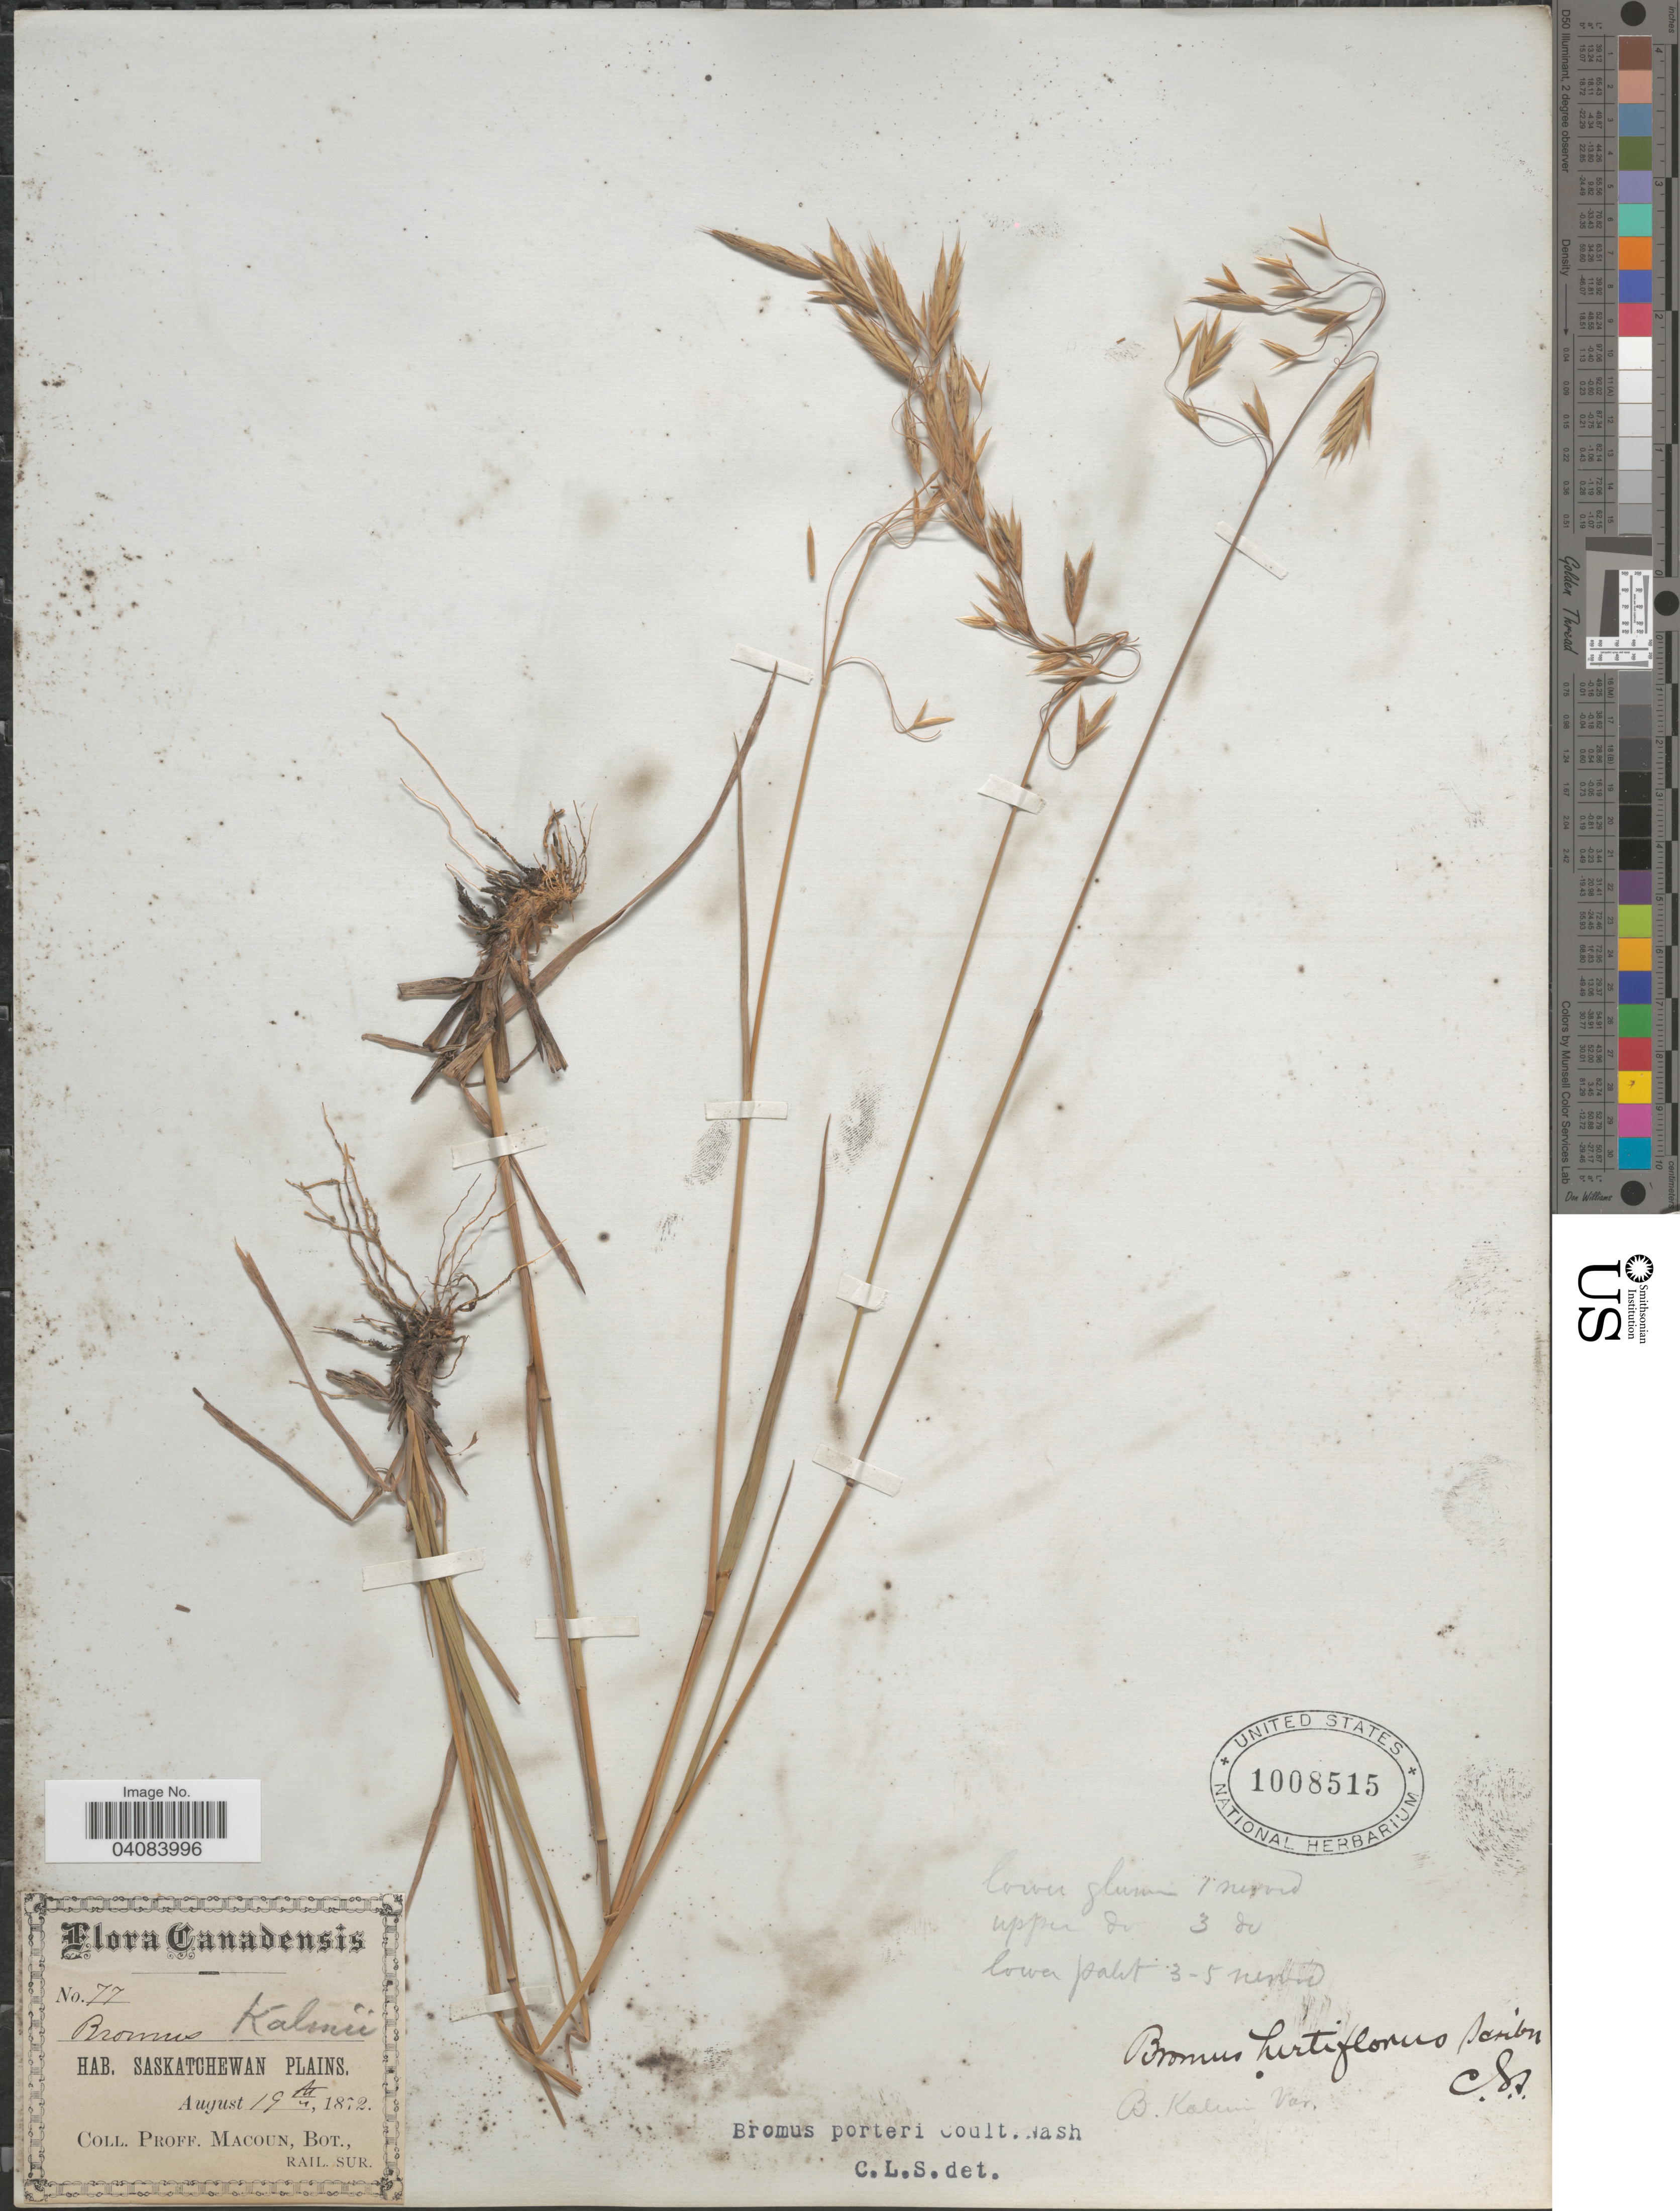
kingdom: Plantae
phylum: Tracheophyta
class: Liliopsida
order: Poales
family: Poaceae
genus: Bromus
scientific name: Bromus porteri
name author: (J.M. Coult.) Nash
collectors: -- Macoun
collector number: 77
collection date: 1872-08-19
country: Canada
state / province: Saskatchewan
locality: Saskatchewan Plains.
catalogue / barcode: US 1008515